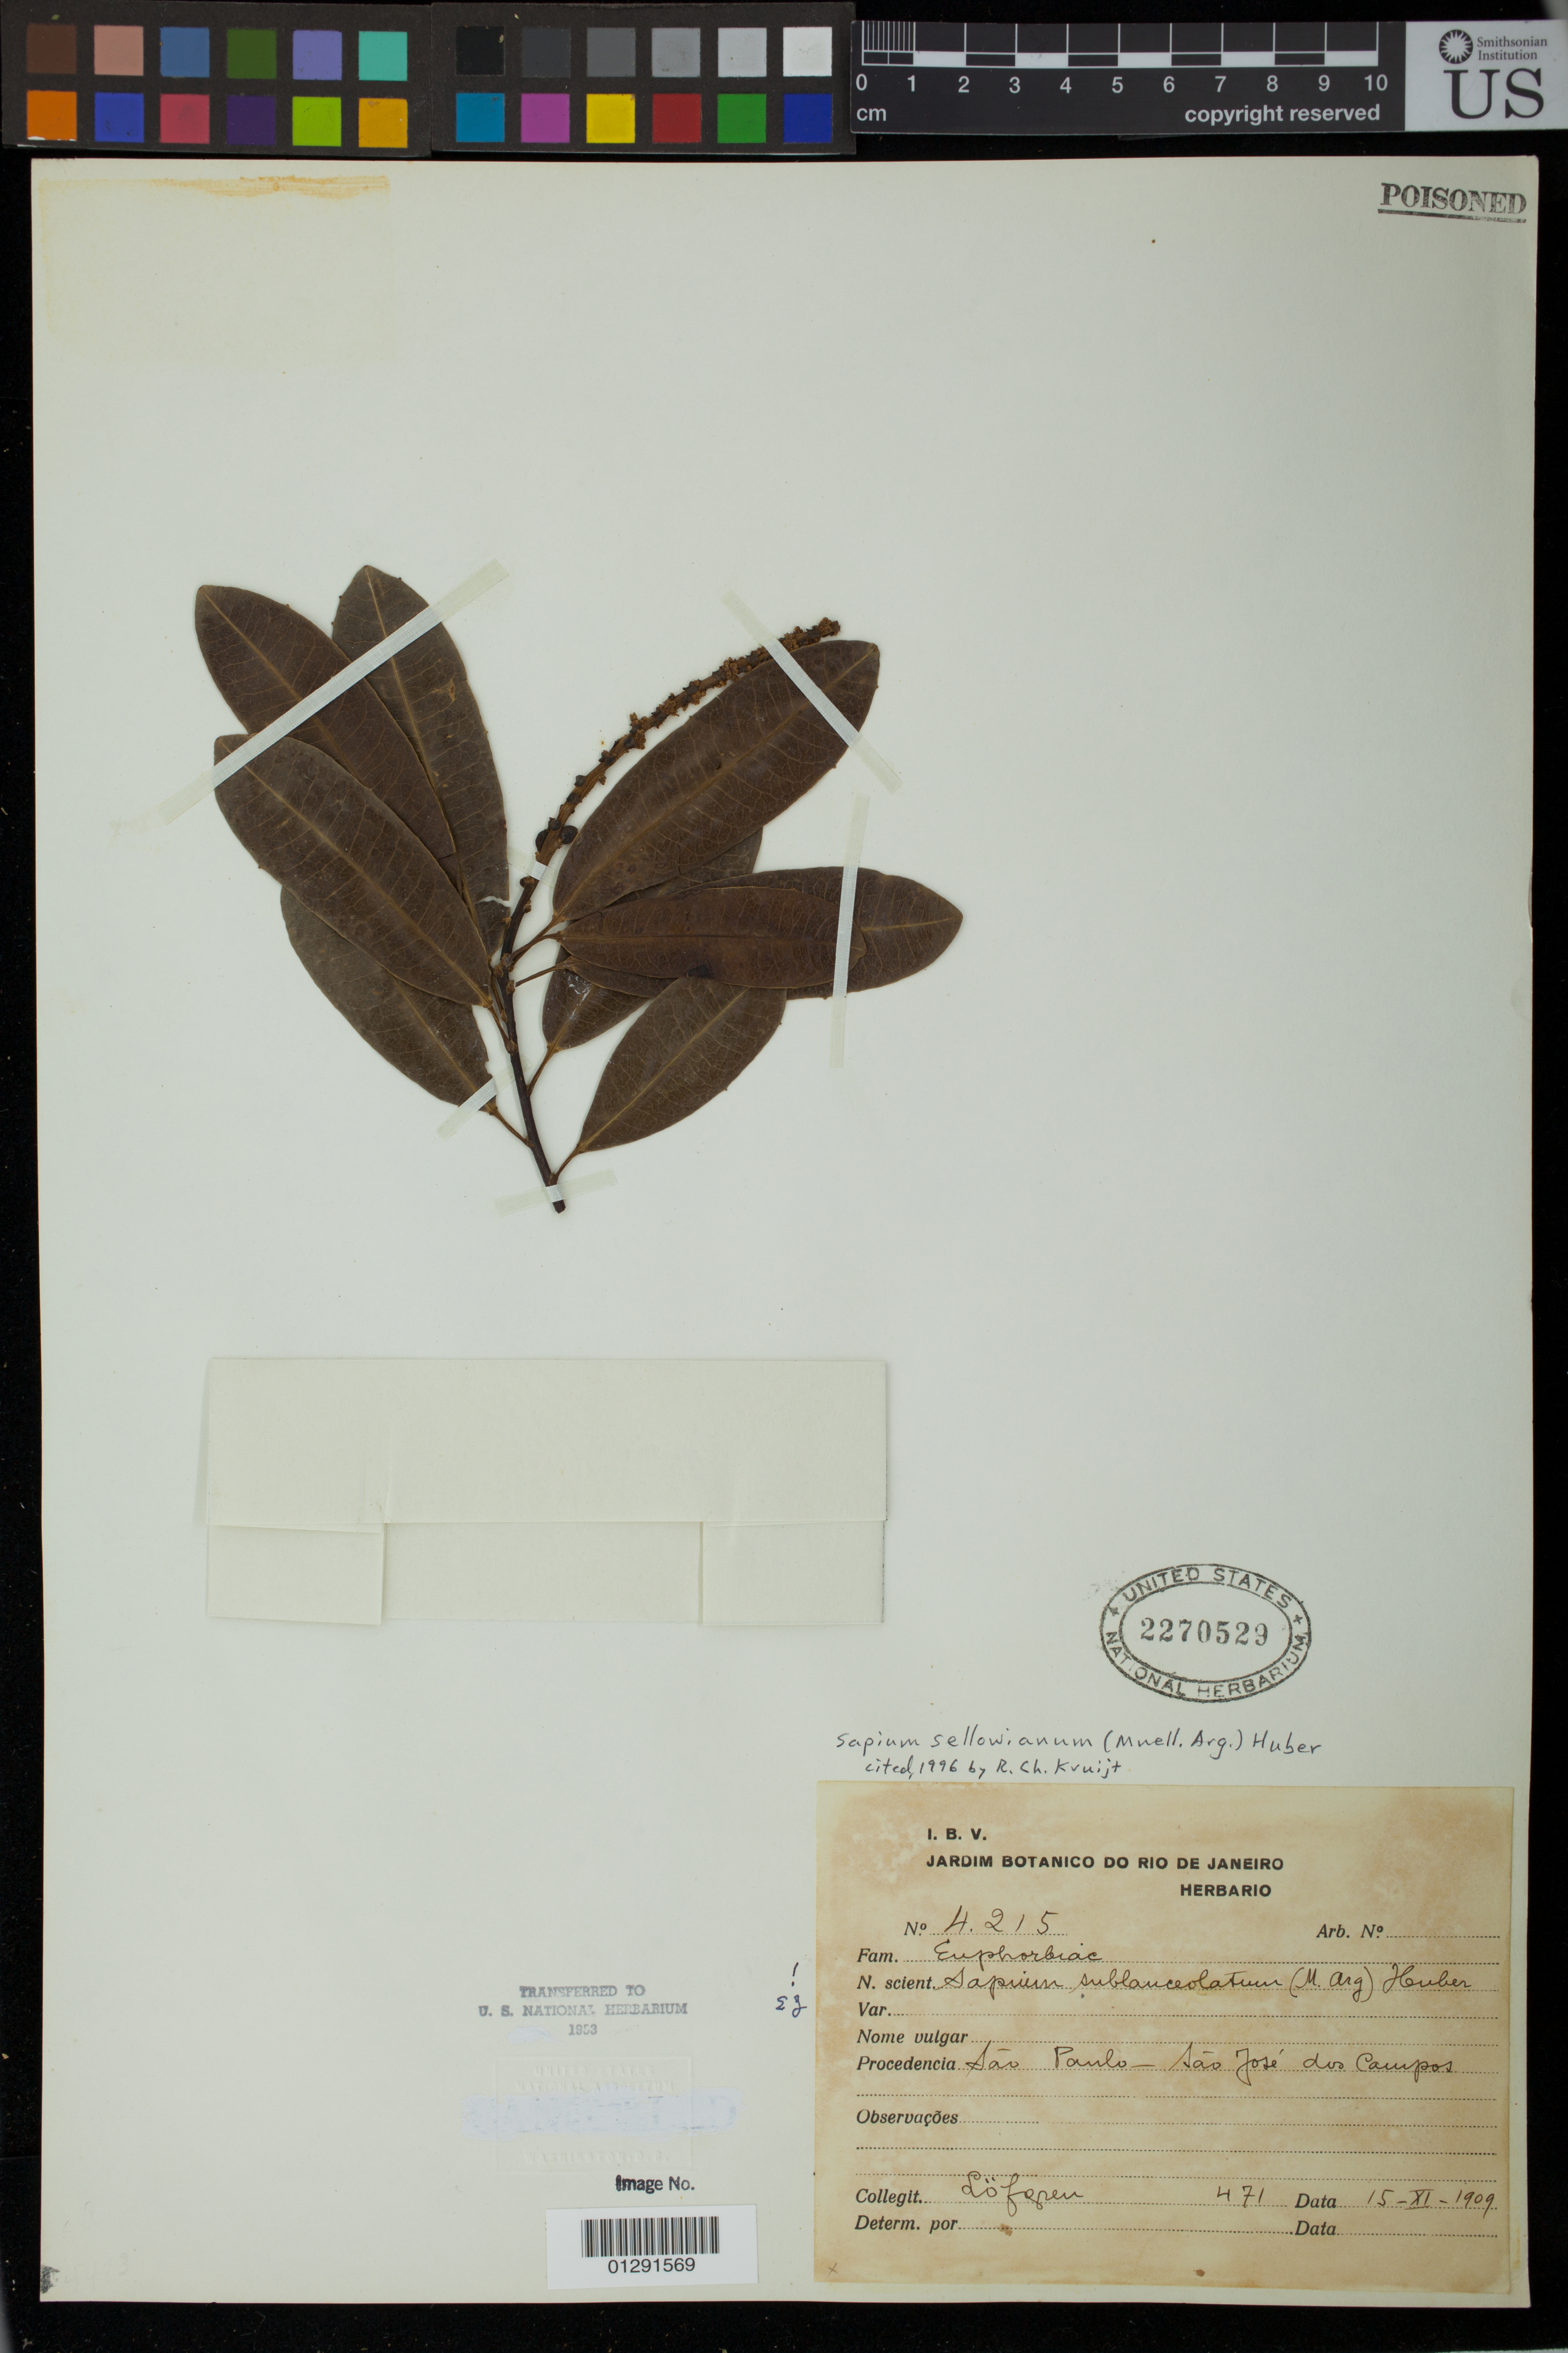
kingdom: Plantae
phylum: Tracheophyta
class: Magnoliopsida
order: Malpighiales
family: Euphorbiaceae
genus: Sapium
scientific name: Sapium sellowianum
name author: Huber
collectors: -. Lofgren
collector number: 471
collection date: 1909-11-15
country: Brazil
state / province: Sao Paulo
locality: Sao Jose dos Campos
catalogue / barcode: US 2270529